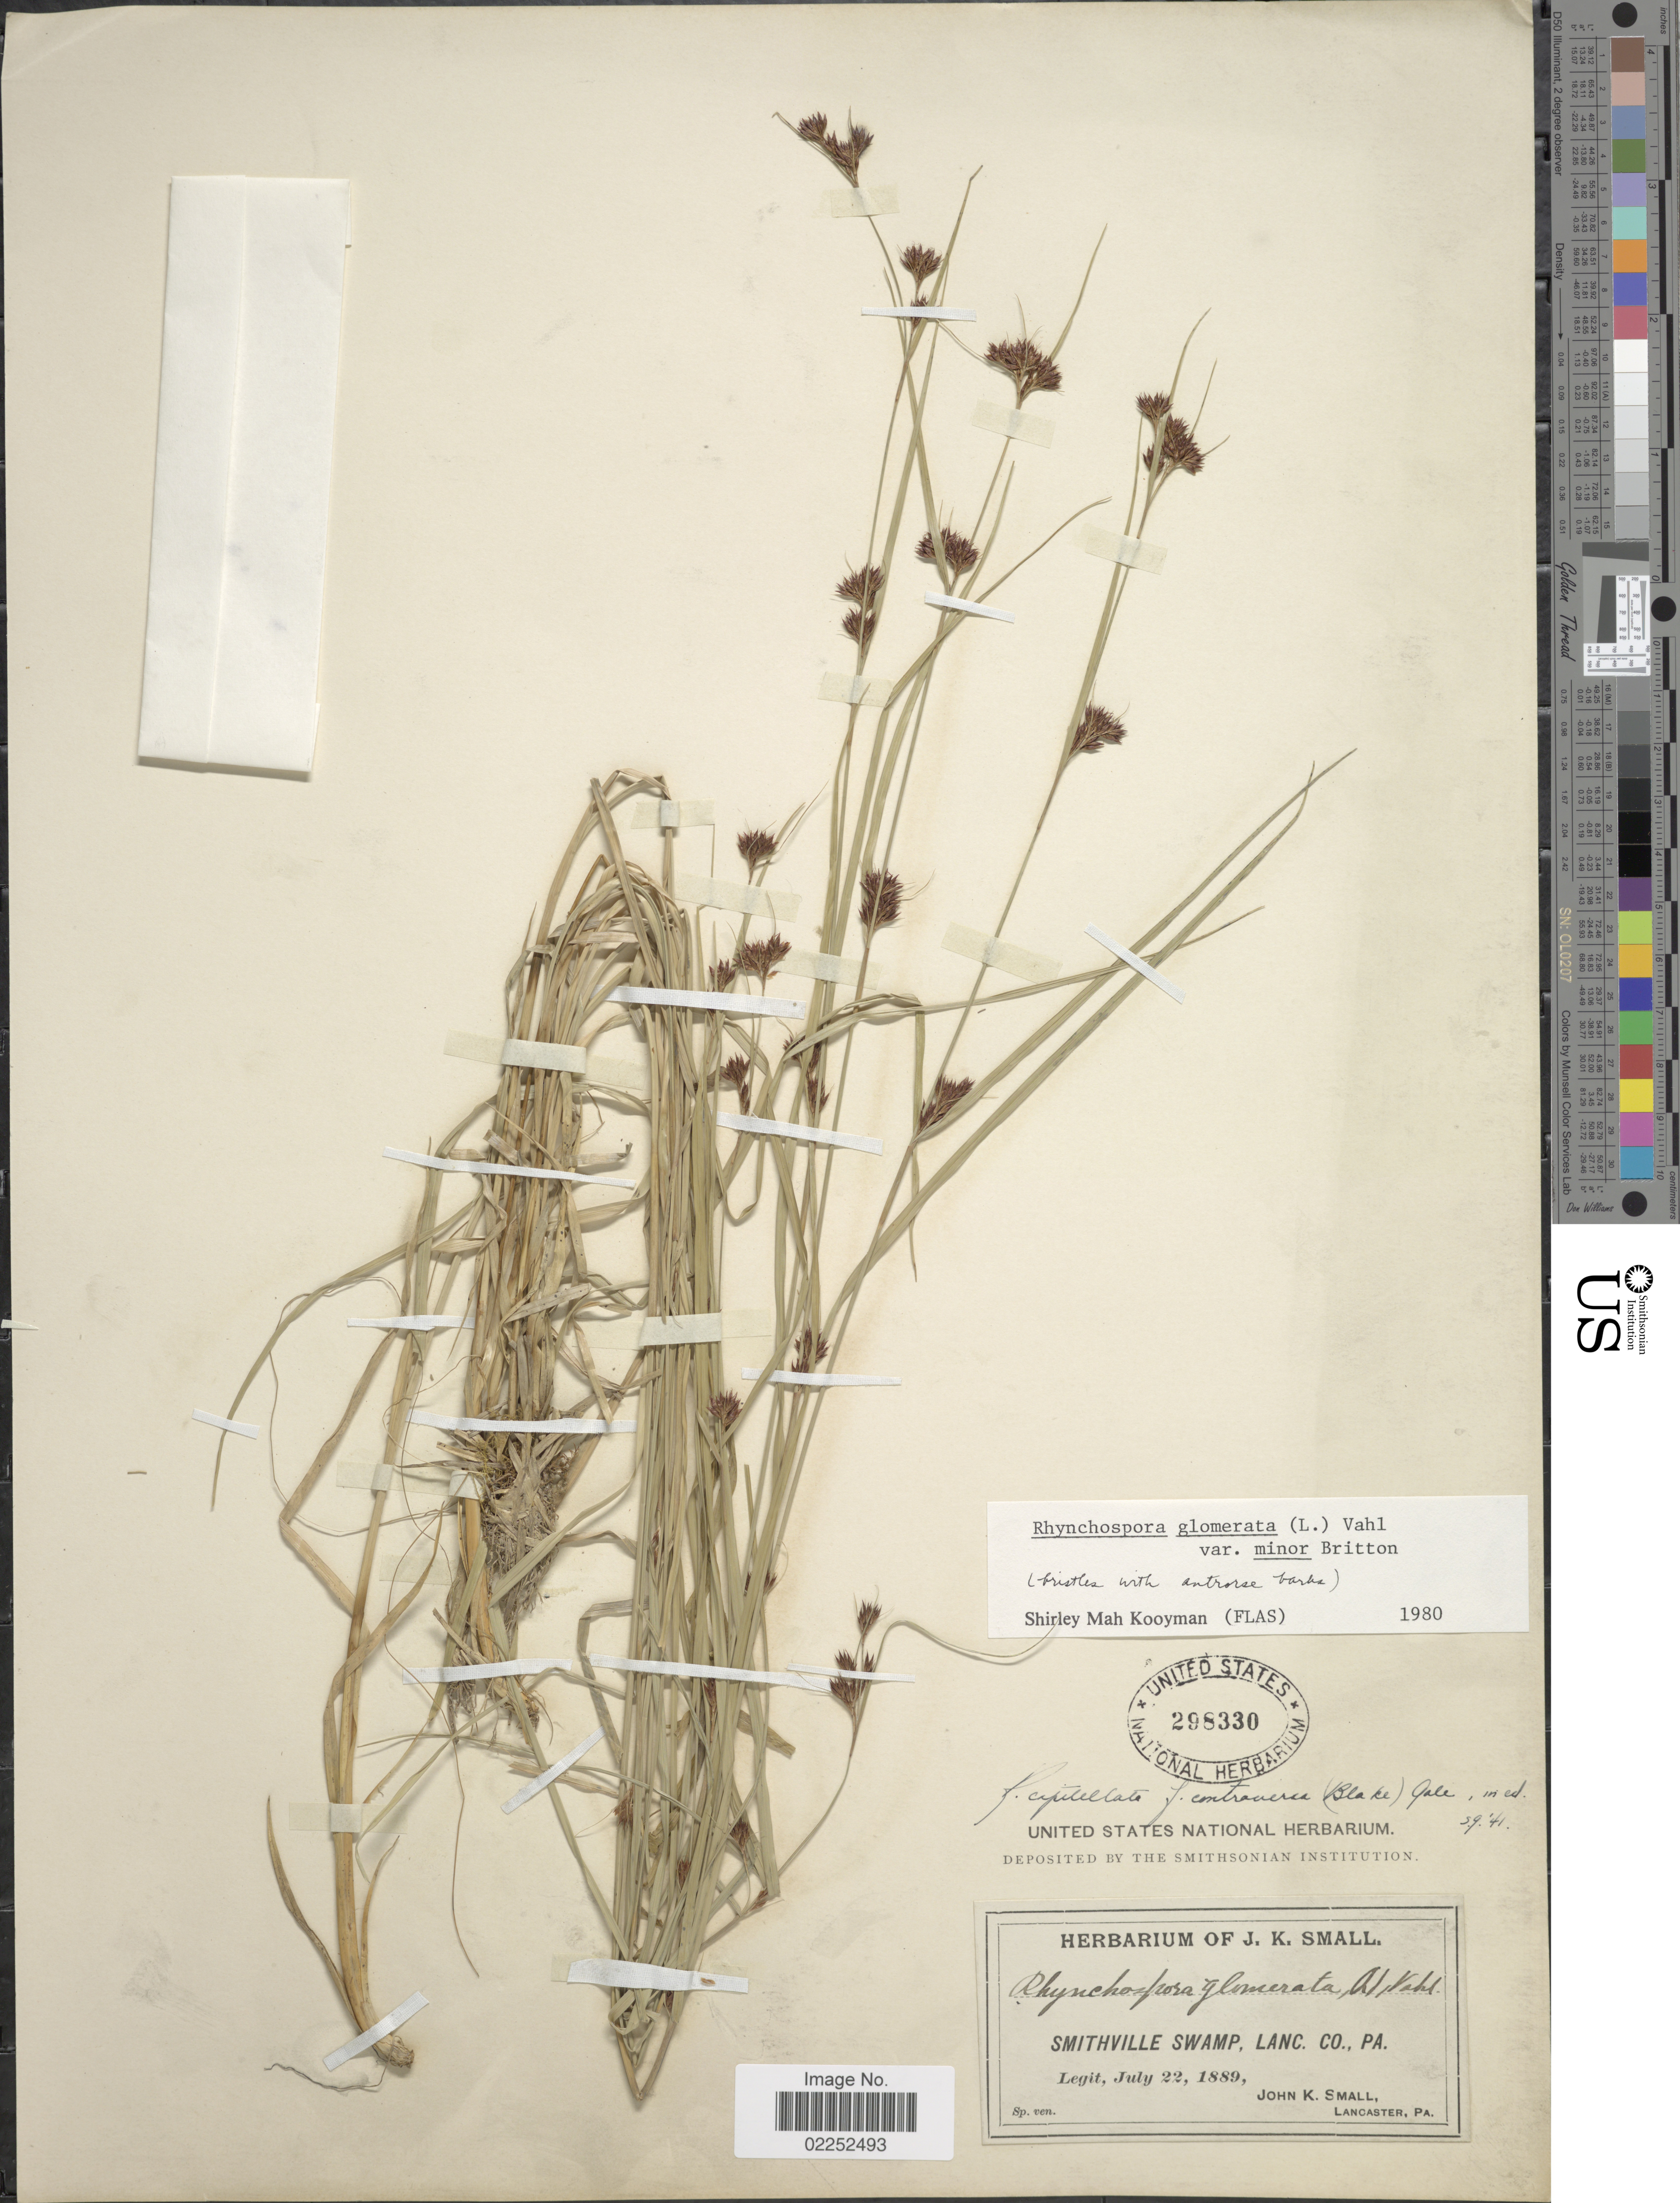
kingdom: Plantae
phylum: Tracheophyta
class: Liliopsida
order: Poales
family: Cyperaceae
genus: Rhynchospora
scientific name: Rhynchospora capitellata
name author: (Michx.) Vahl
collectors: J. K. Small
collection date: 1889-07-22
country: United States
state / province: Pennsylvania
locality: Smithville Swamp, Lanc Co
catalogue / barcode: US 298330